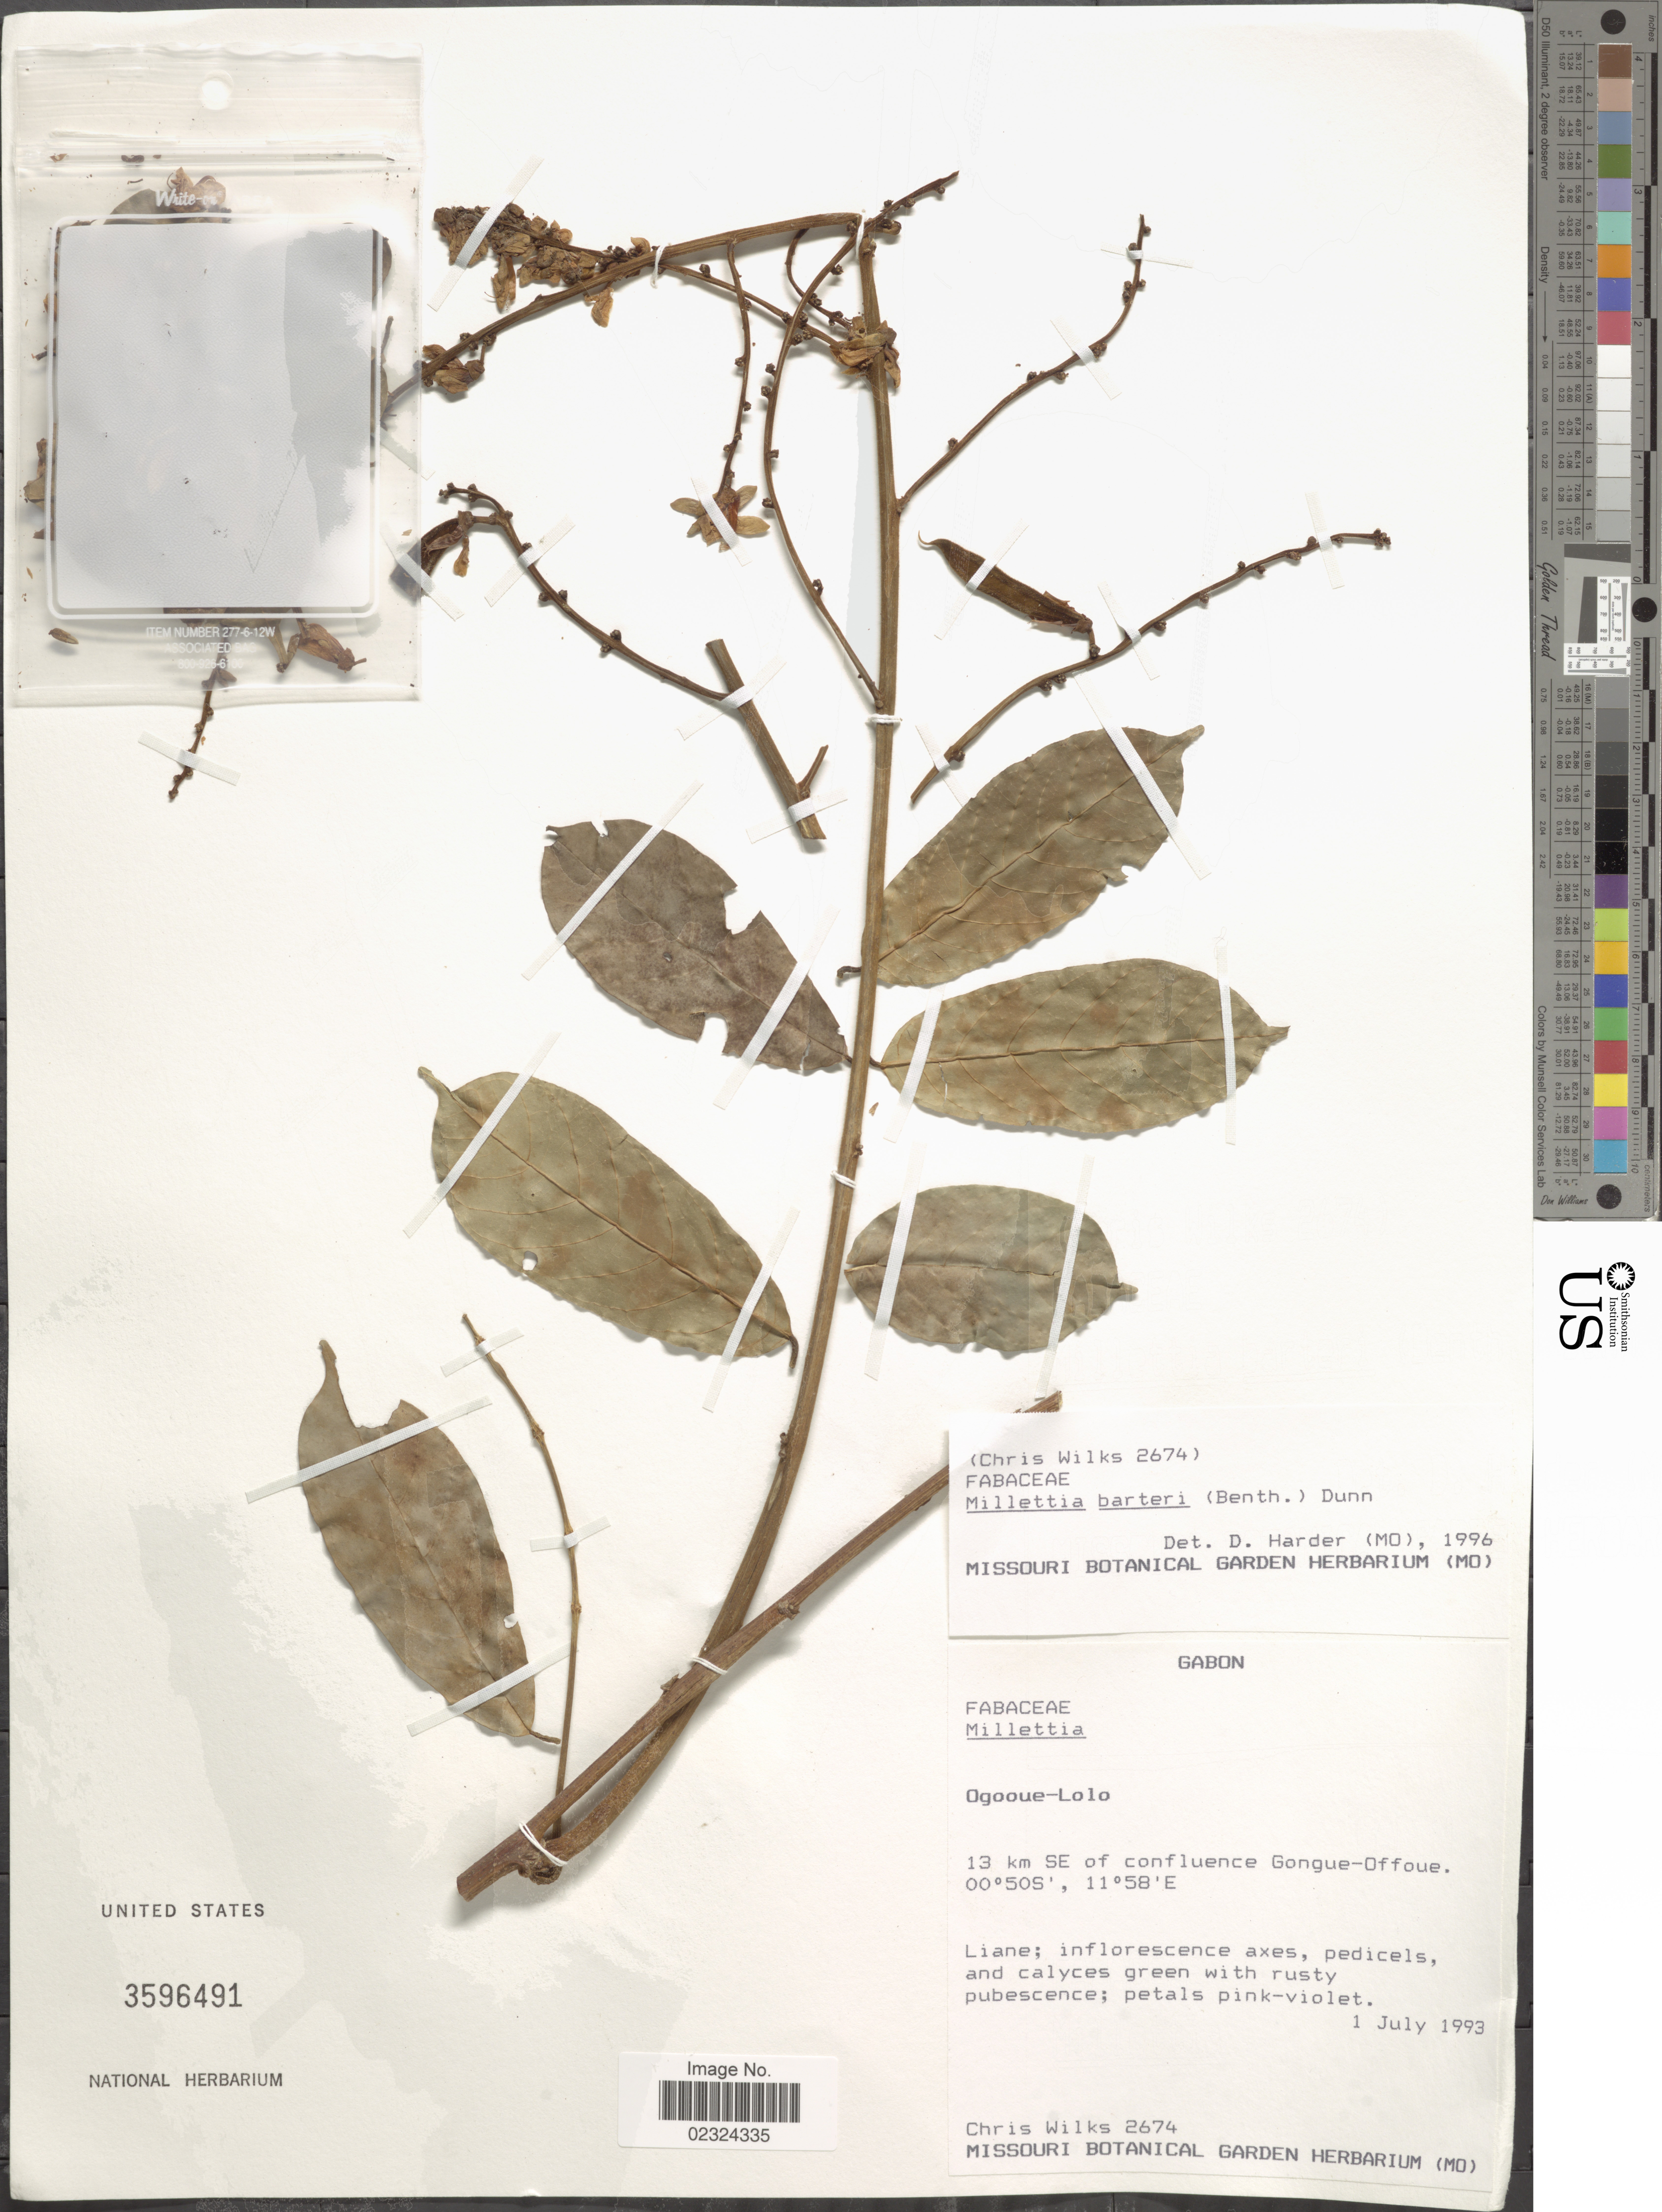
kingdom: Plantae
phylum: Tracheophyta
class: Magnoliopsida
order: Fabales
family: Fabaceae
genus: Millettia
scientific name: Millettia barteri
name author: (Benth.) Dunn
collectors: C. Wilks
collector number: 2674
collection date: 1993-07-01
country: Gabon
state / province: Ogooue-Lolo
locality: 13 km SE of confluence Gongue-Offoue.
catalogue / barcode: US 3596491